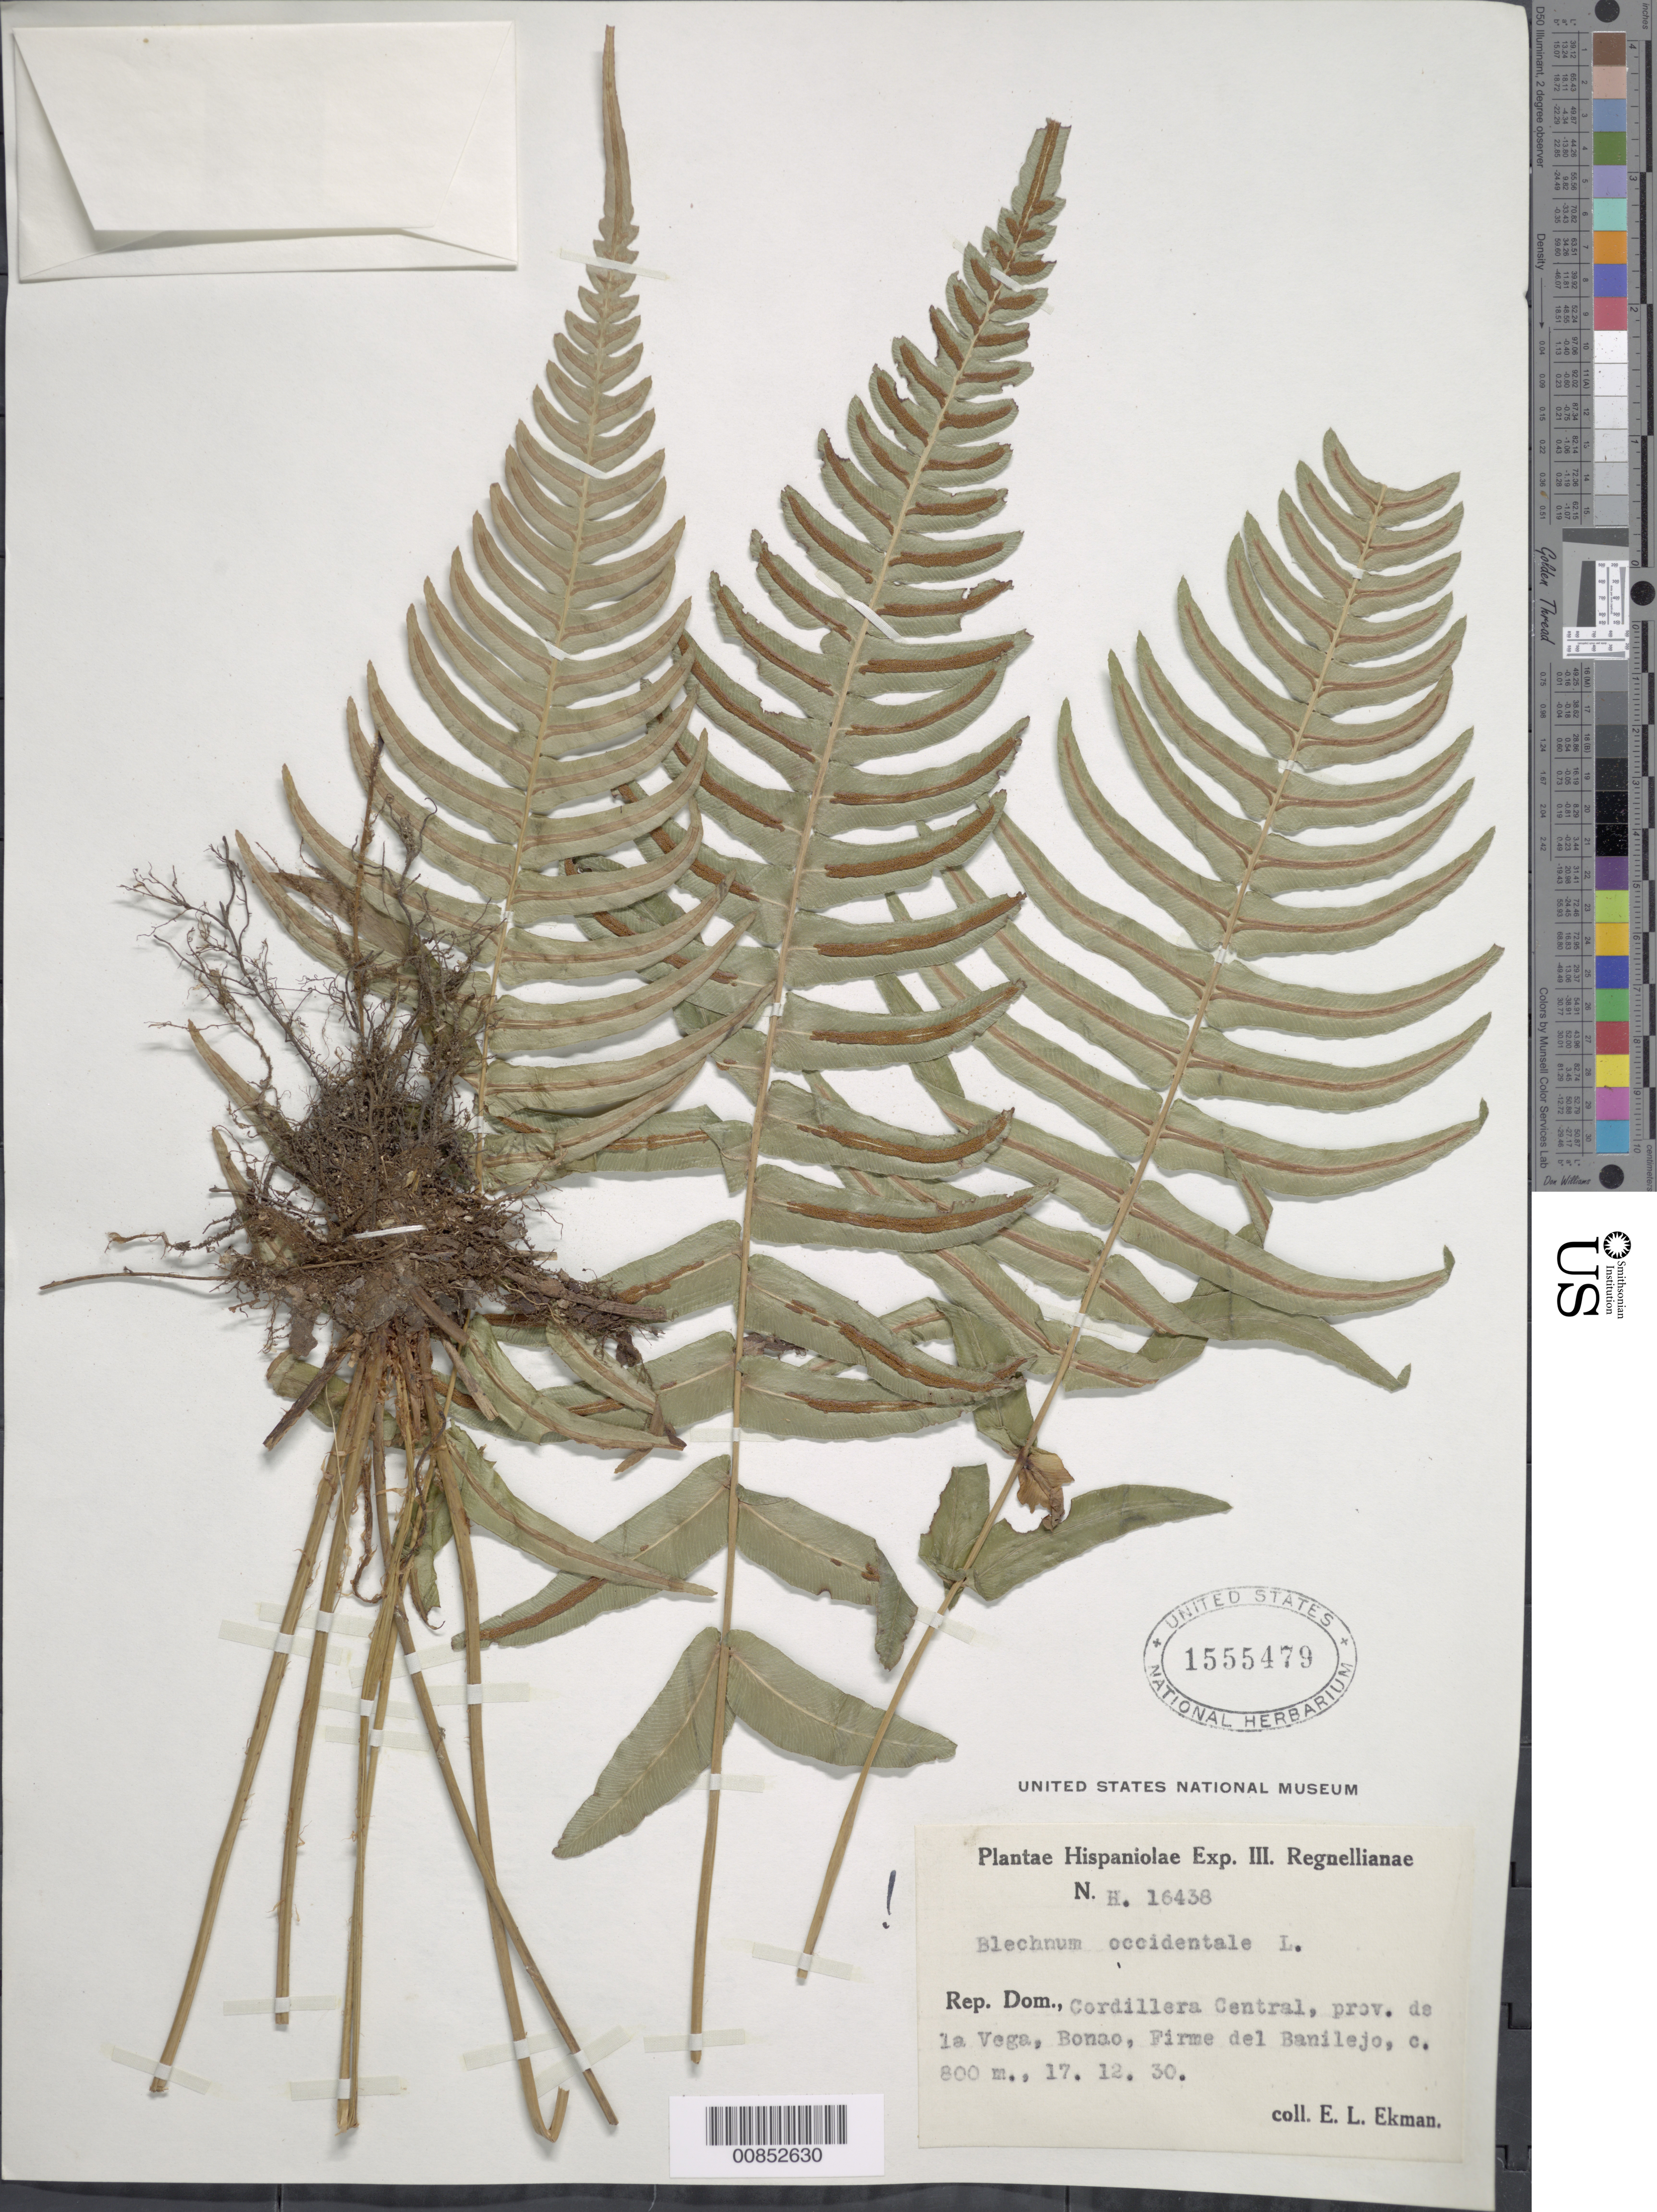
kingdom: Plantae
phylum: Tracheophyta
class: Polypodiopsida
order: Polypodiales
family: Blechnaceae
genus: Blechnum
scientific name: Blechnum occidentale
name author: L.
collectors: E. L. Ekman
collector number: H 16438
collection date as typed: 17 Dec 1920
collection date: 1920-12-17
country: Dominican Republic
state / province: La Vega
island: Hispaniola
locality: Cordillera Central, Bonao, Firme del Banilejo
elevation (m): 800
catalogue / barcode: US 1555479